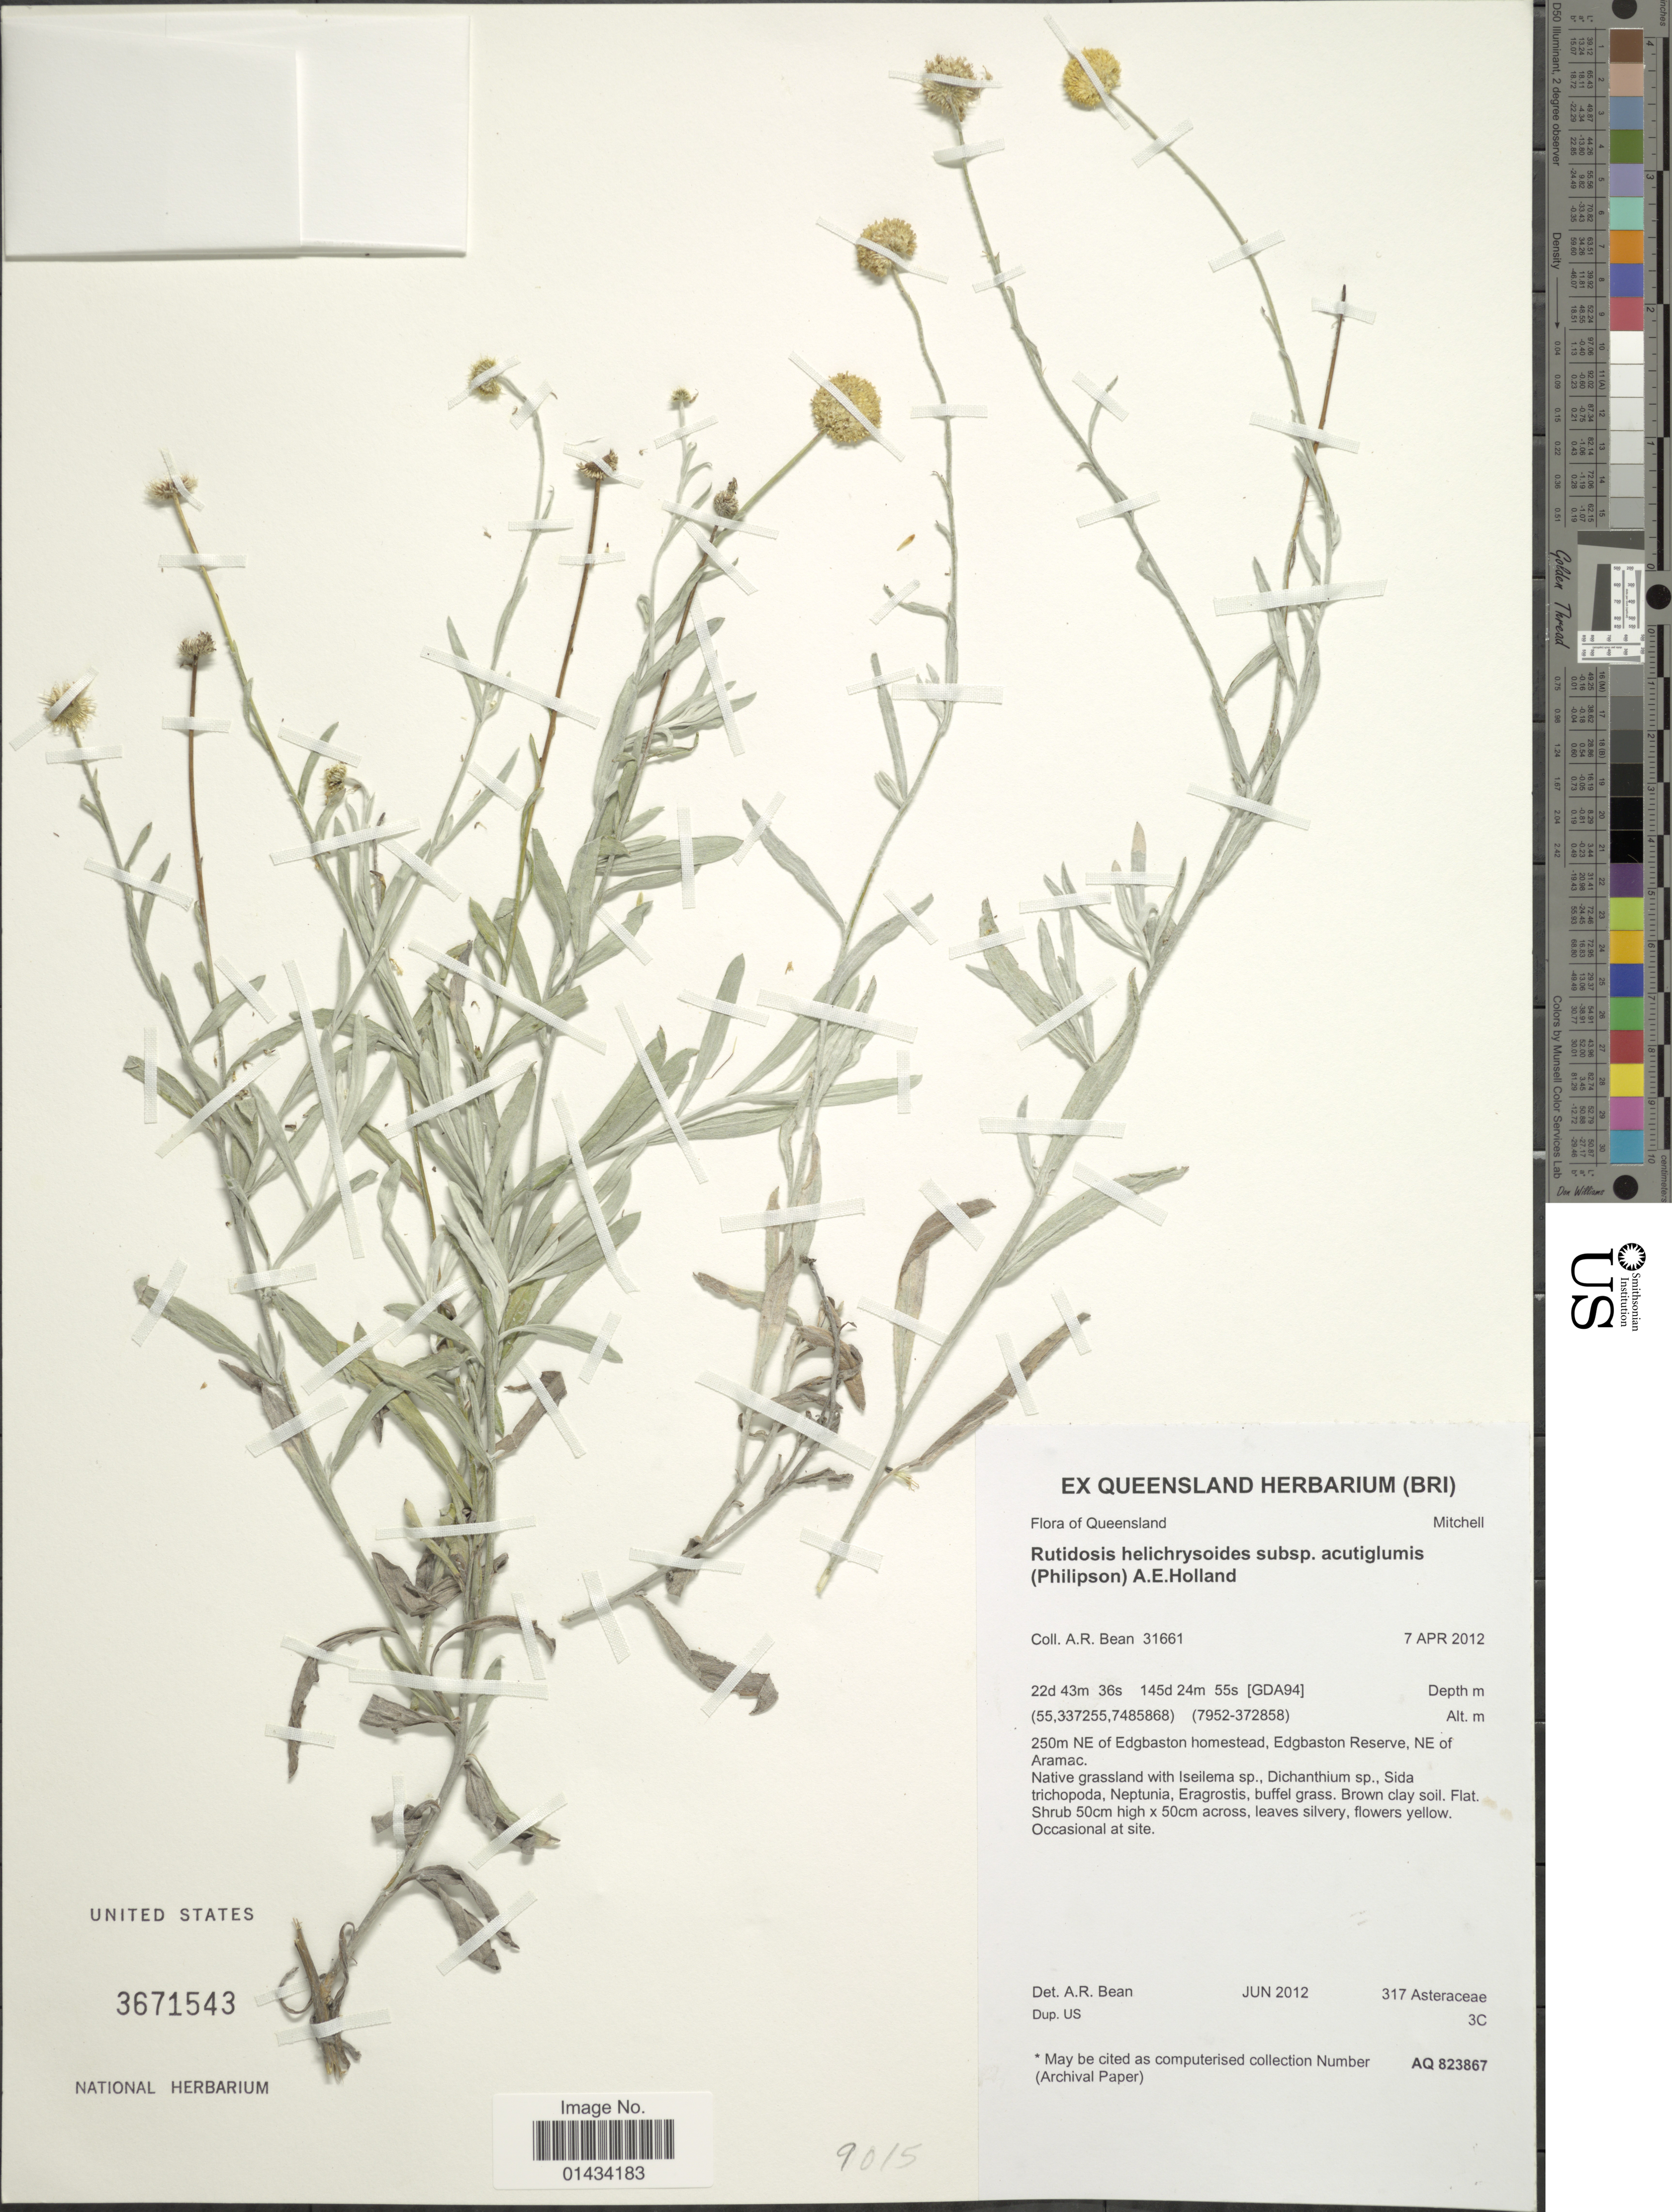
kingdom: Plantae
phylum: Tracheophyta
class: Magnoliopsida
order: Asterales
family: Asteraceae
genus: Rutidosis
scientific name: Rutidosis helichrysoides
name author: DC.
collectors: A. R. Bean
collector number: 31661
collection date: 2012-04-07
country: Australia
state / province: Queensland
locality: Mitchell, 250m NE of Edgabaston homestead, Edgbaston Reserve, NE of Aramac, native grassland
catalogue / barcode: US 3671543